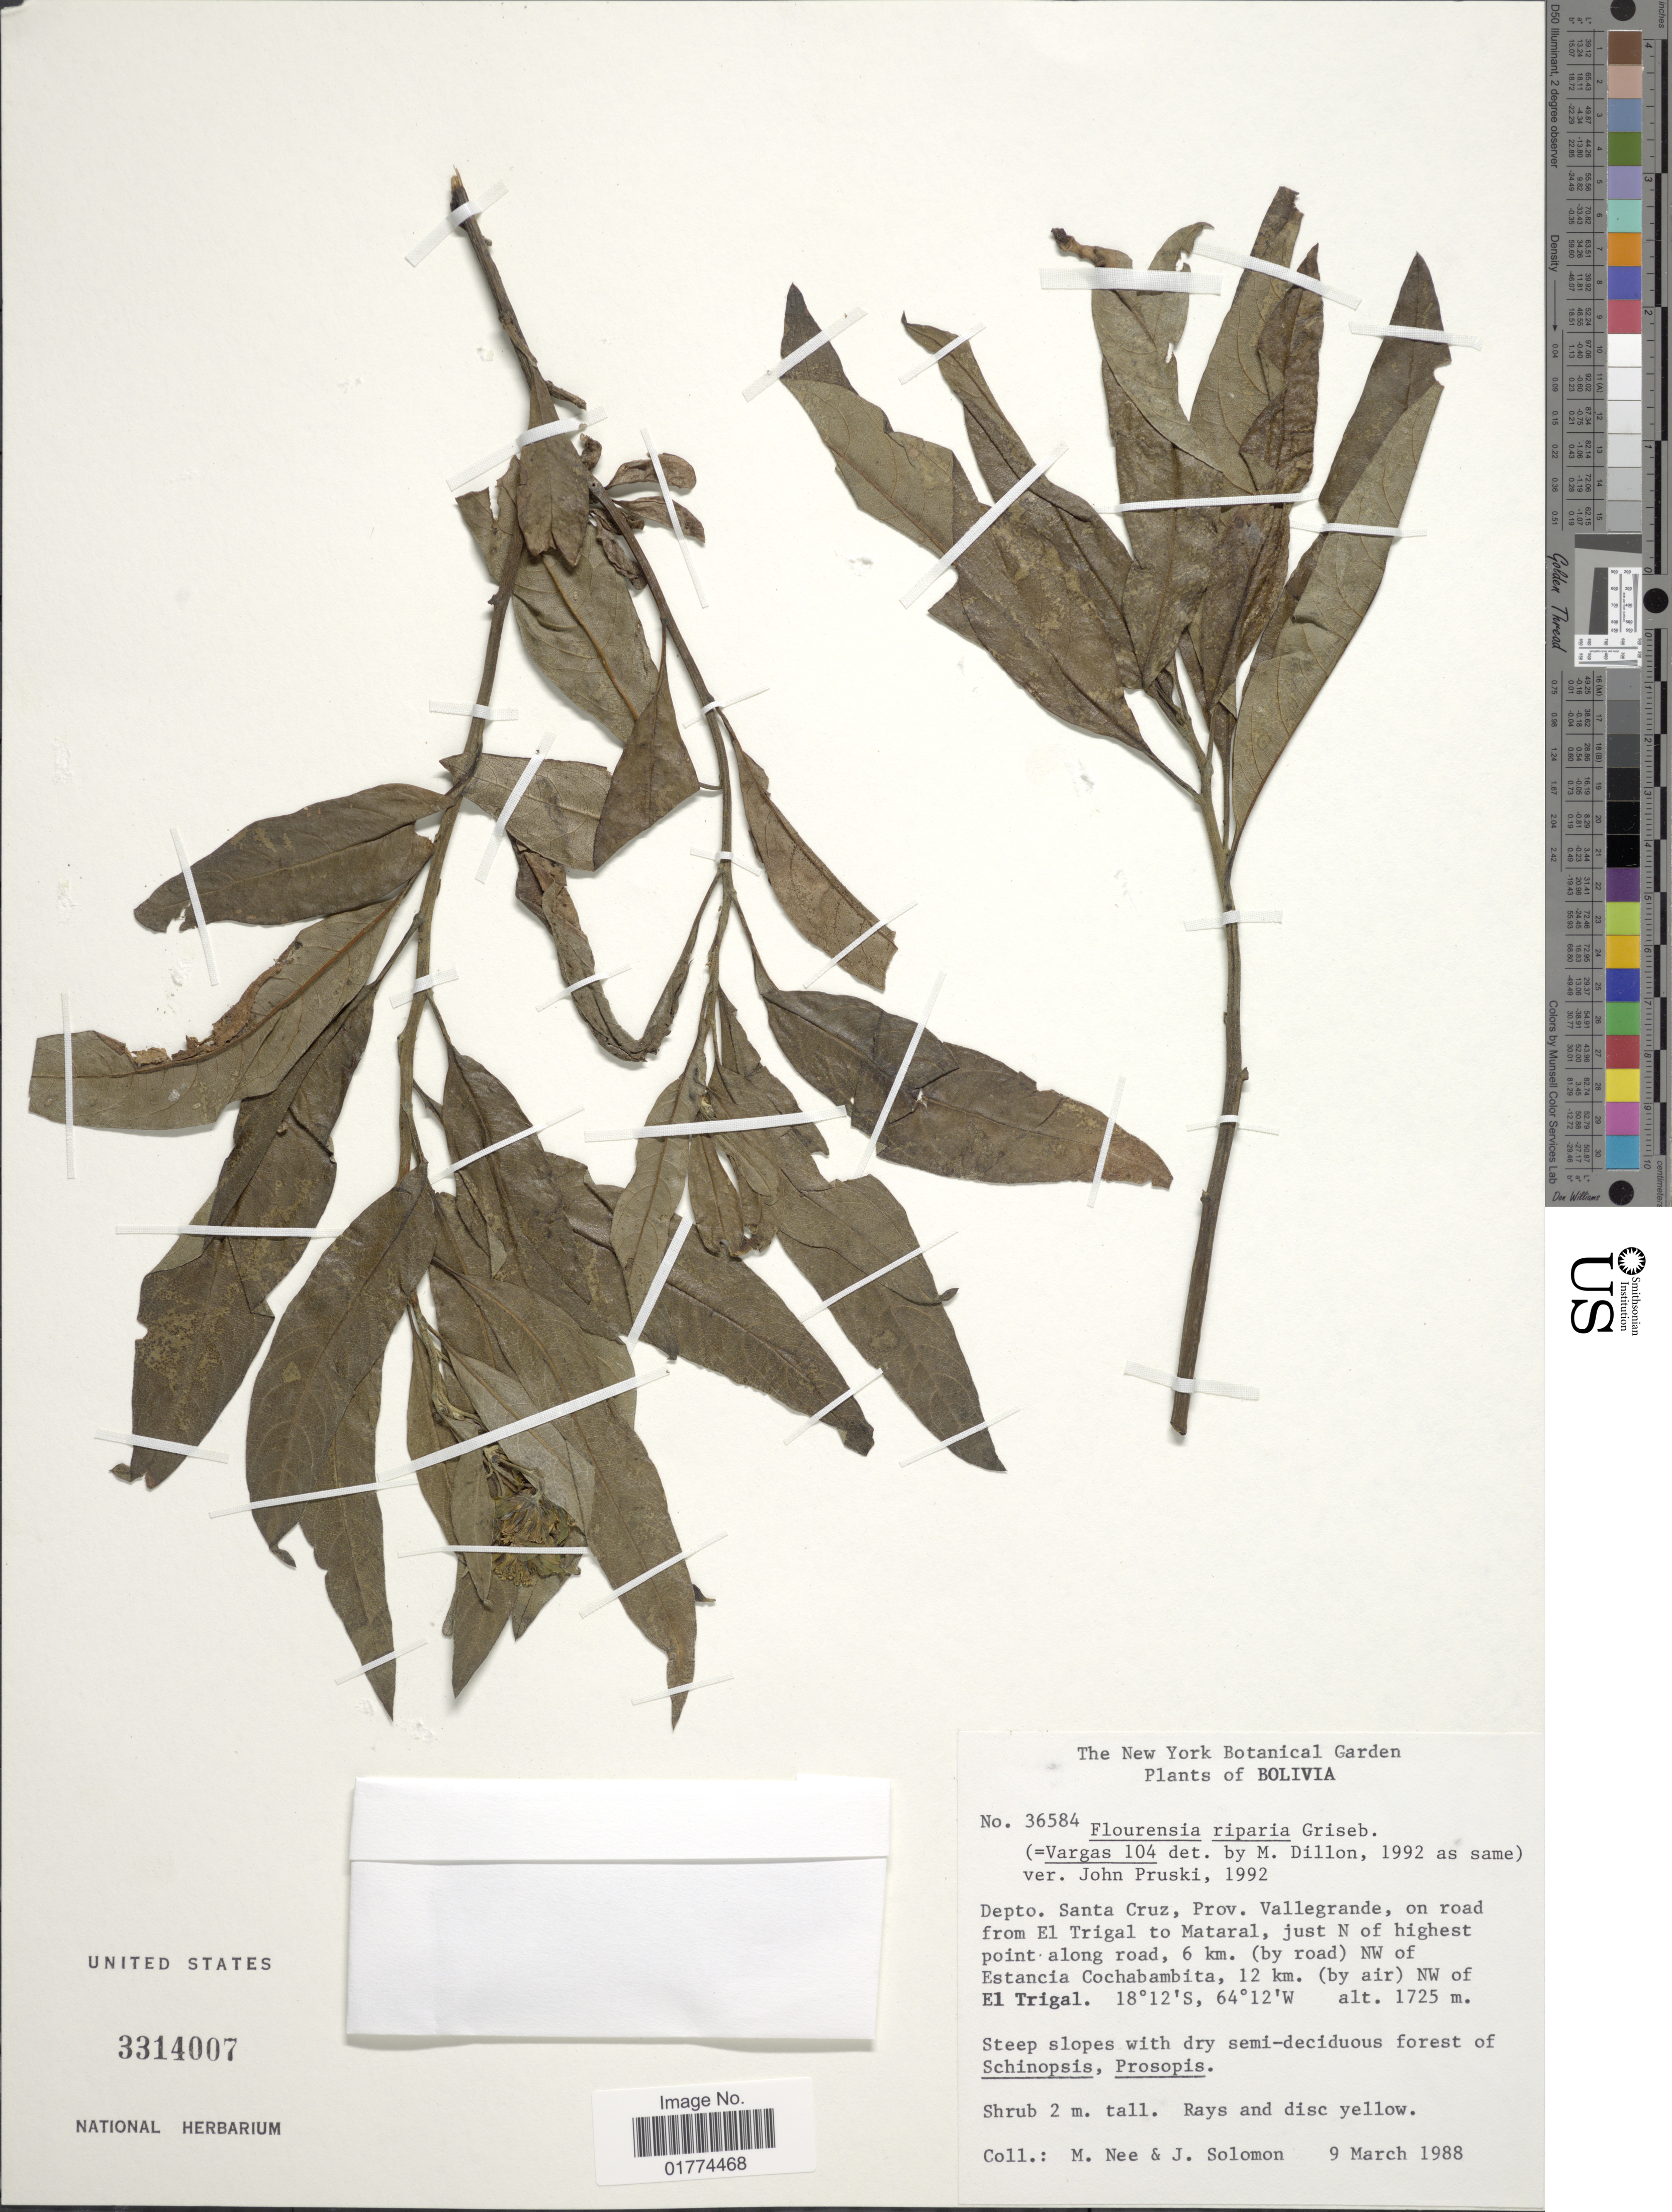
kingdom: Plantae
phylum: Tracheophyta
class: Magnoliopsida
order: Asterales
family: Asteraceae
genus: Flourensia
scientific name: Flourensia riparia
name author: Griseb.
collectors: M. Nee & J. Solomon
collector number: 36584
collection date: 1988-03-09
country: Bolivia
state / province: Santa Cruz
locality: Prov. Vallegrande, on road from El Trigal to Mataral, just N of highest point along road, 6 km. (by road) NW of Estancia Cochabambita, 12 km. (by air) NW of El Trigal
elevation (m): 1725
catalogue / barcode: US 3314007